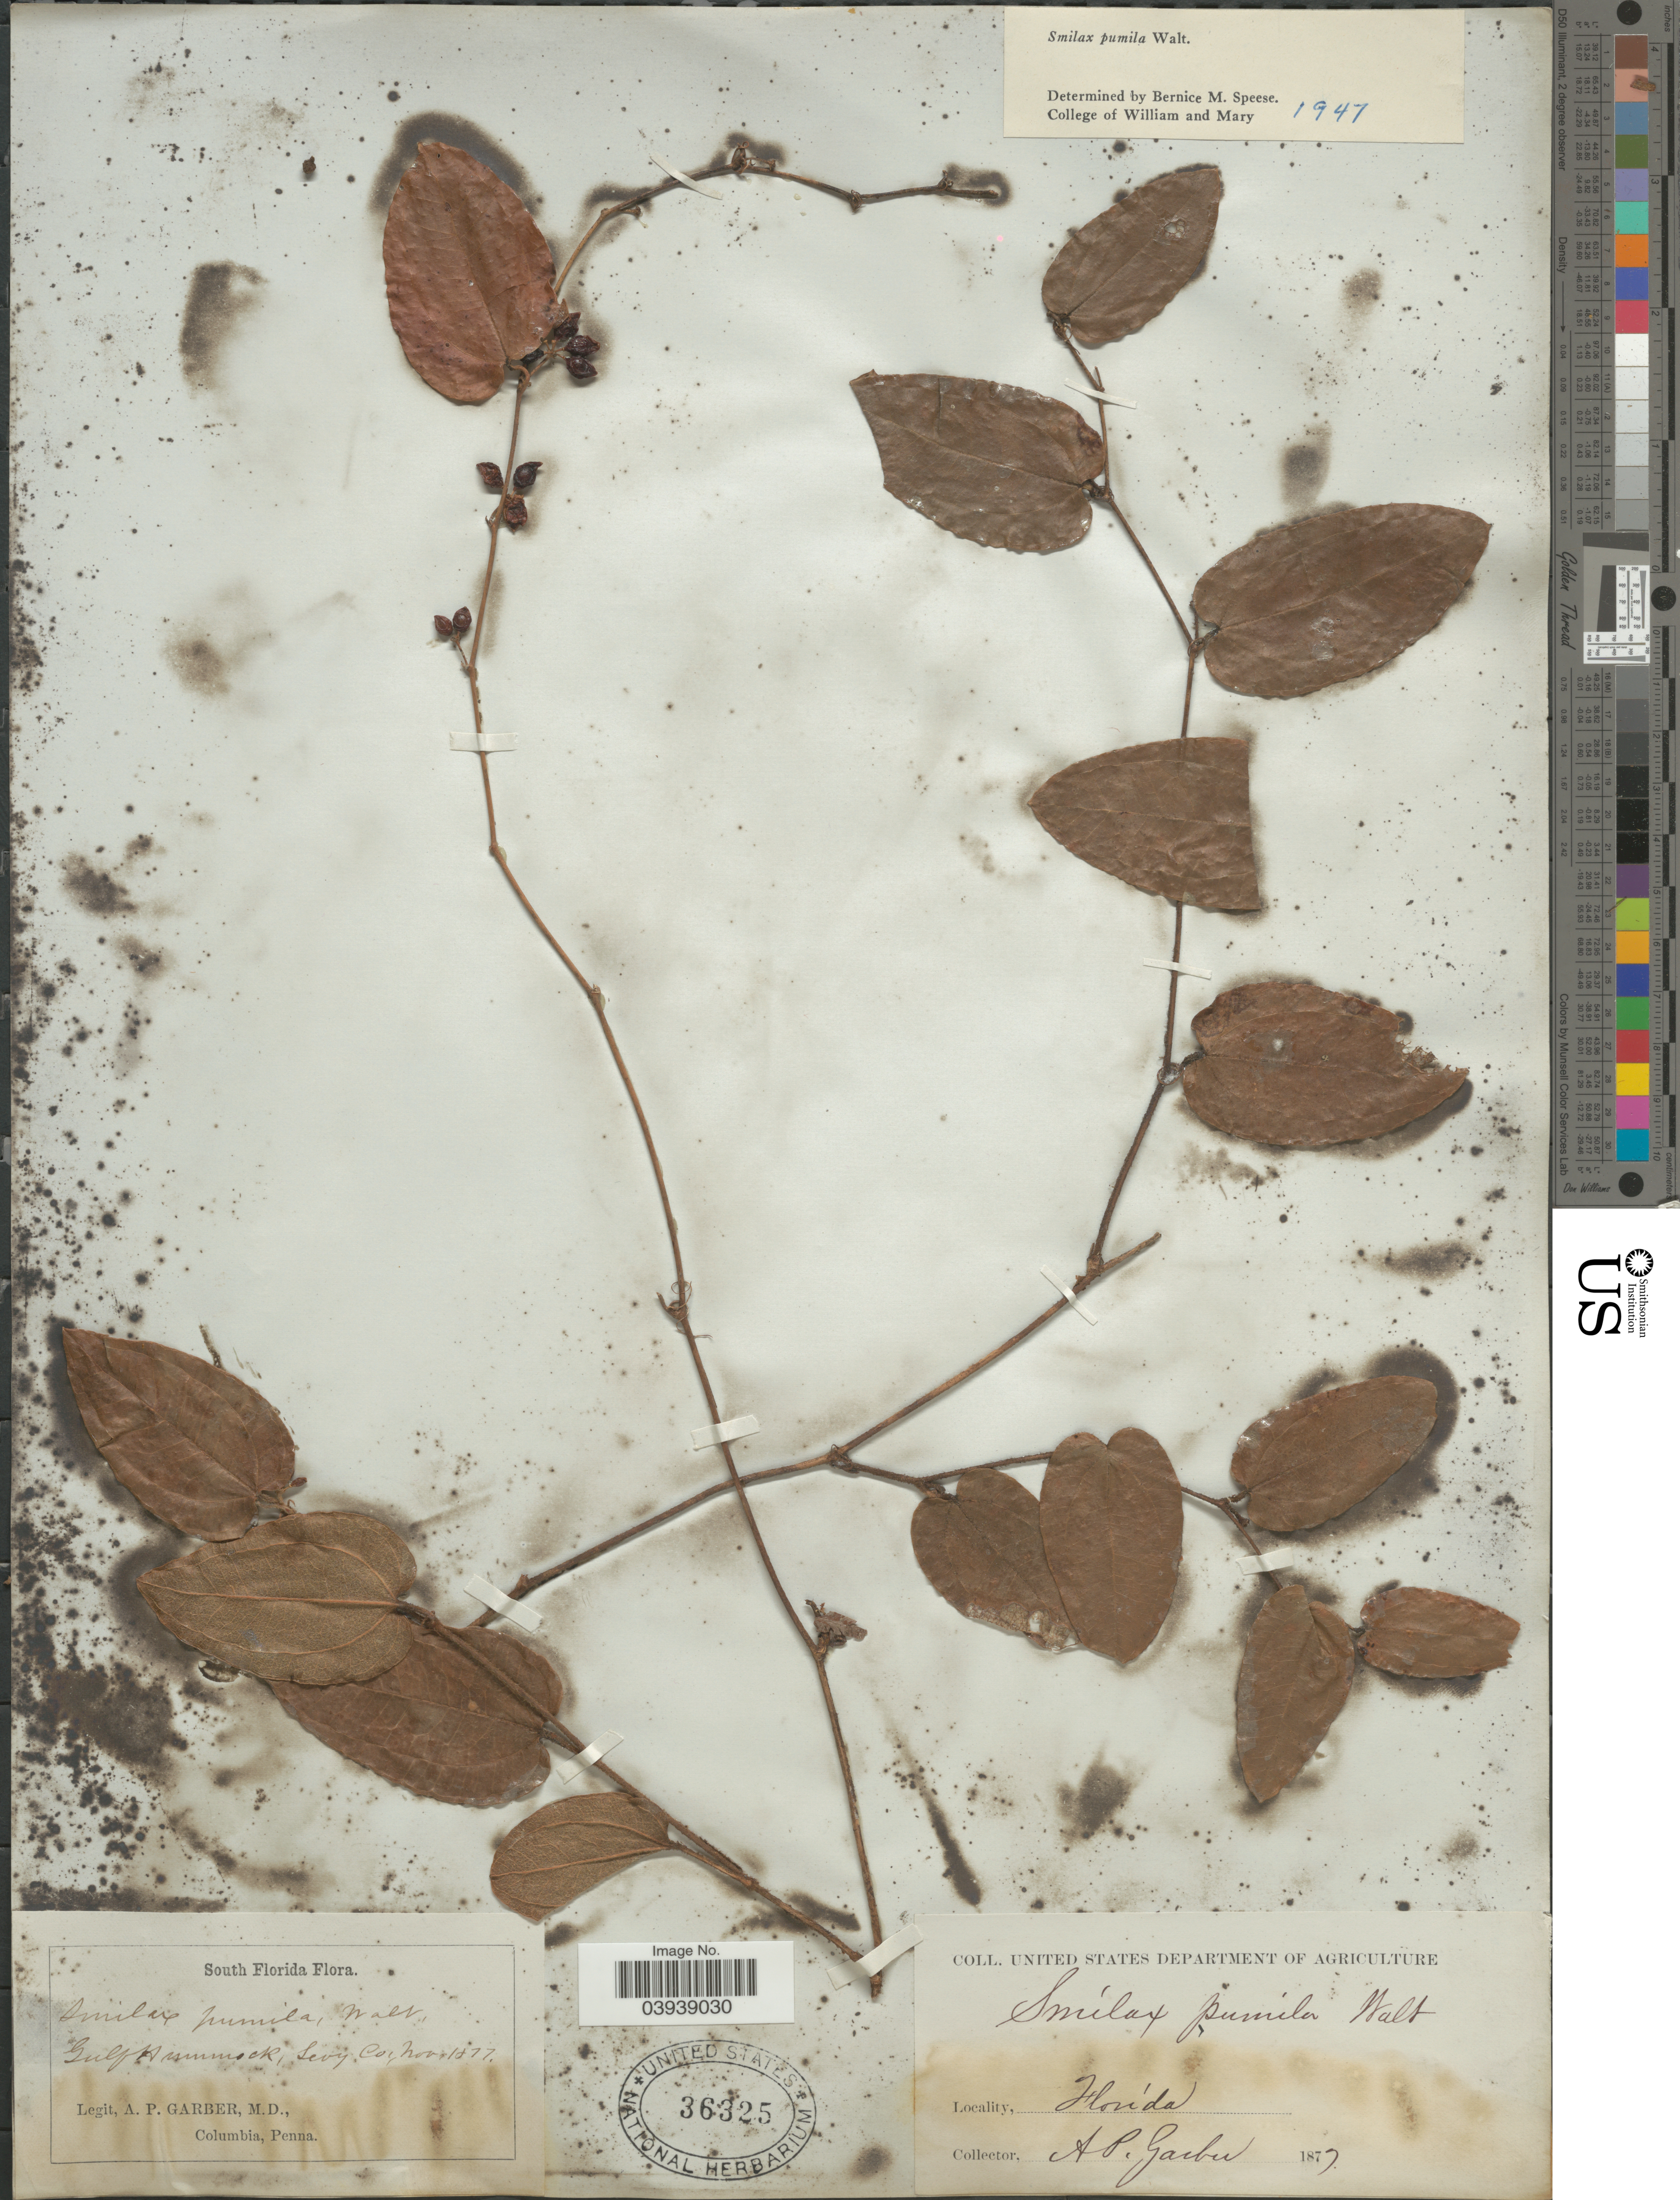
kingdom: Plantae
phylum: Tracheophyta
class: Liliopsida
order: Liliales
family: Smilacaceae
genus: Smilax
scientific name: Smilax pumila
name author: Walter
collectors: A. P. Garber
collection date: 1877-11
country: United States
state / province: Florida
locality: South Florida. Gulf Hammock, Levy Co.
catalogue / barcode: US 36325